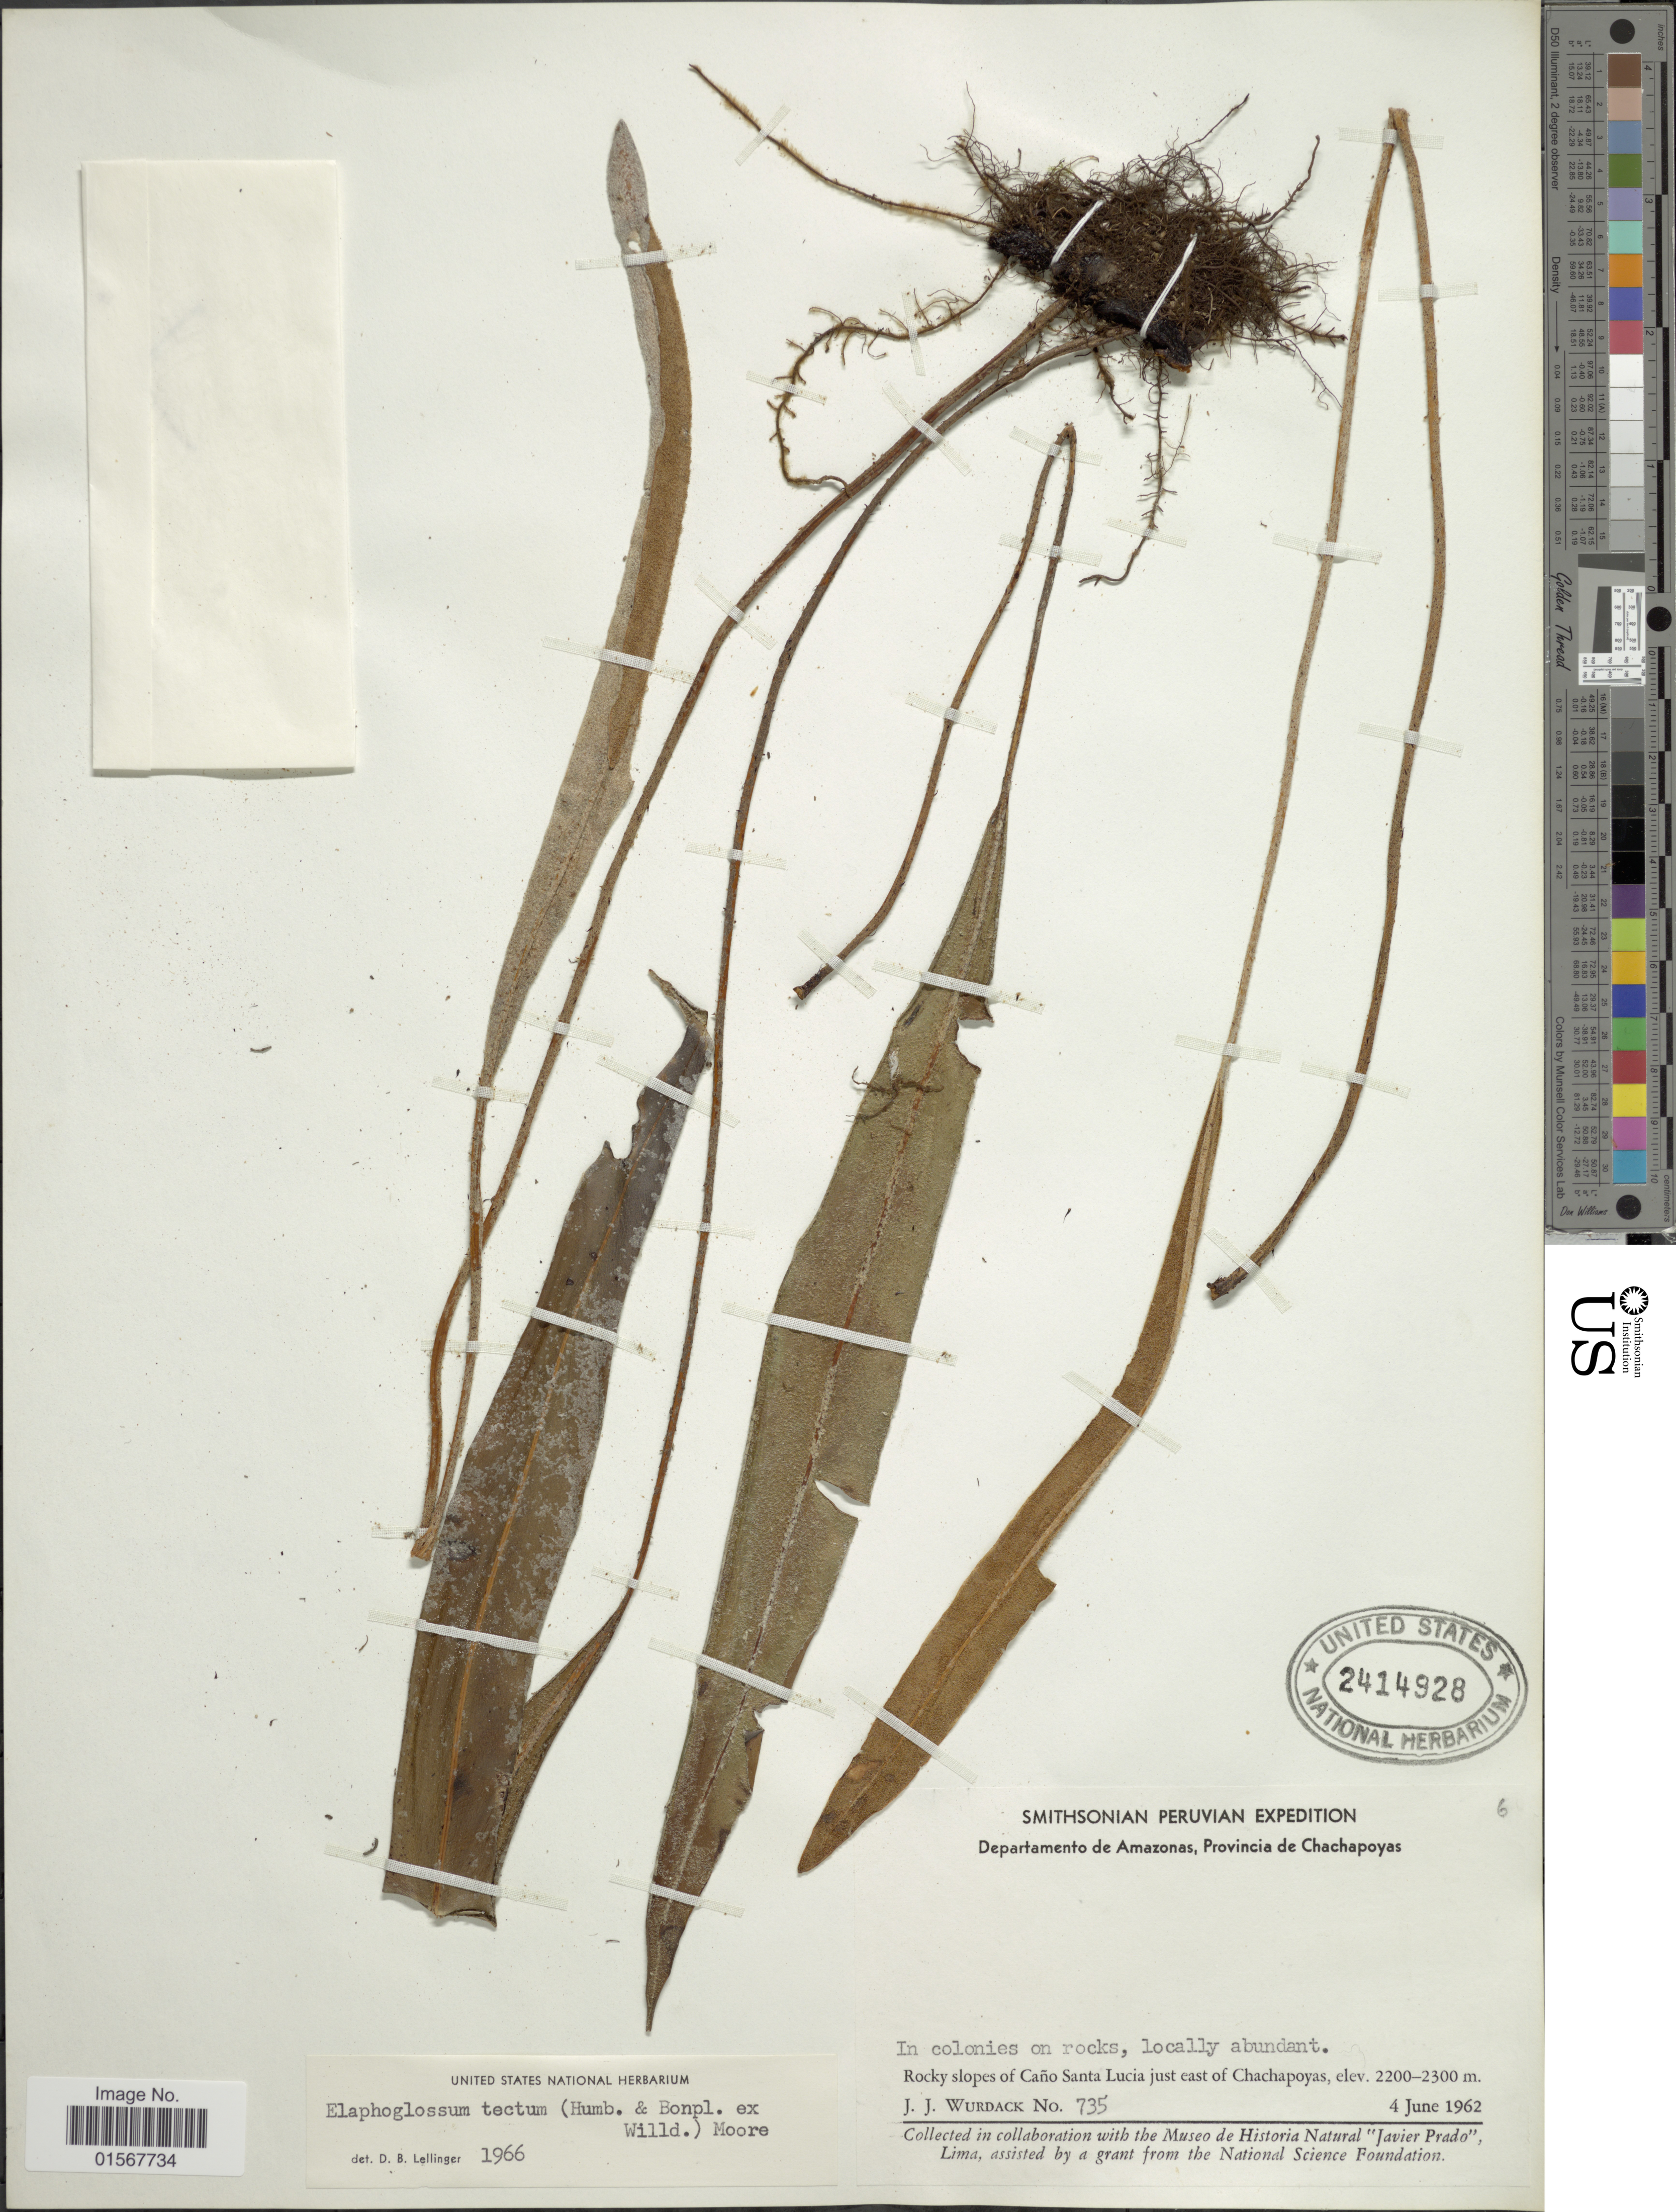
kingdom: Plantae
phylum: Tracheophyta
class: Polypodiopsida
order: Polypodiales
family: Dryopteridaceae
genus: Elaphoglossum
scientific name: Elaphoglossum tectum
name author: (Humb. & Bonpl.) Moore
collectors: J. J. Wurdack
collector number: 735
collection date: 1962-06-04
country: Peru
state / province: Amazonas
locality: Departamento de Amazonas, Provincia de Chachapoyas, rocky slopes of Cano Santa Lucia just east of Chachapoyas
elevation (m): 2200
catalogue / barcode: US 2414928